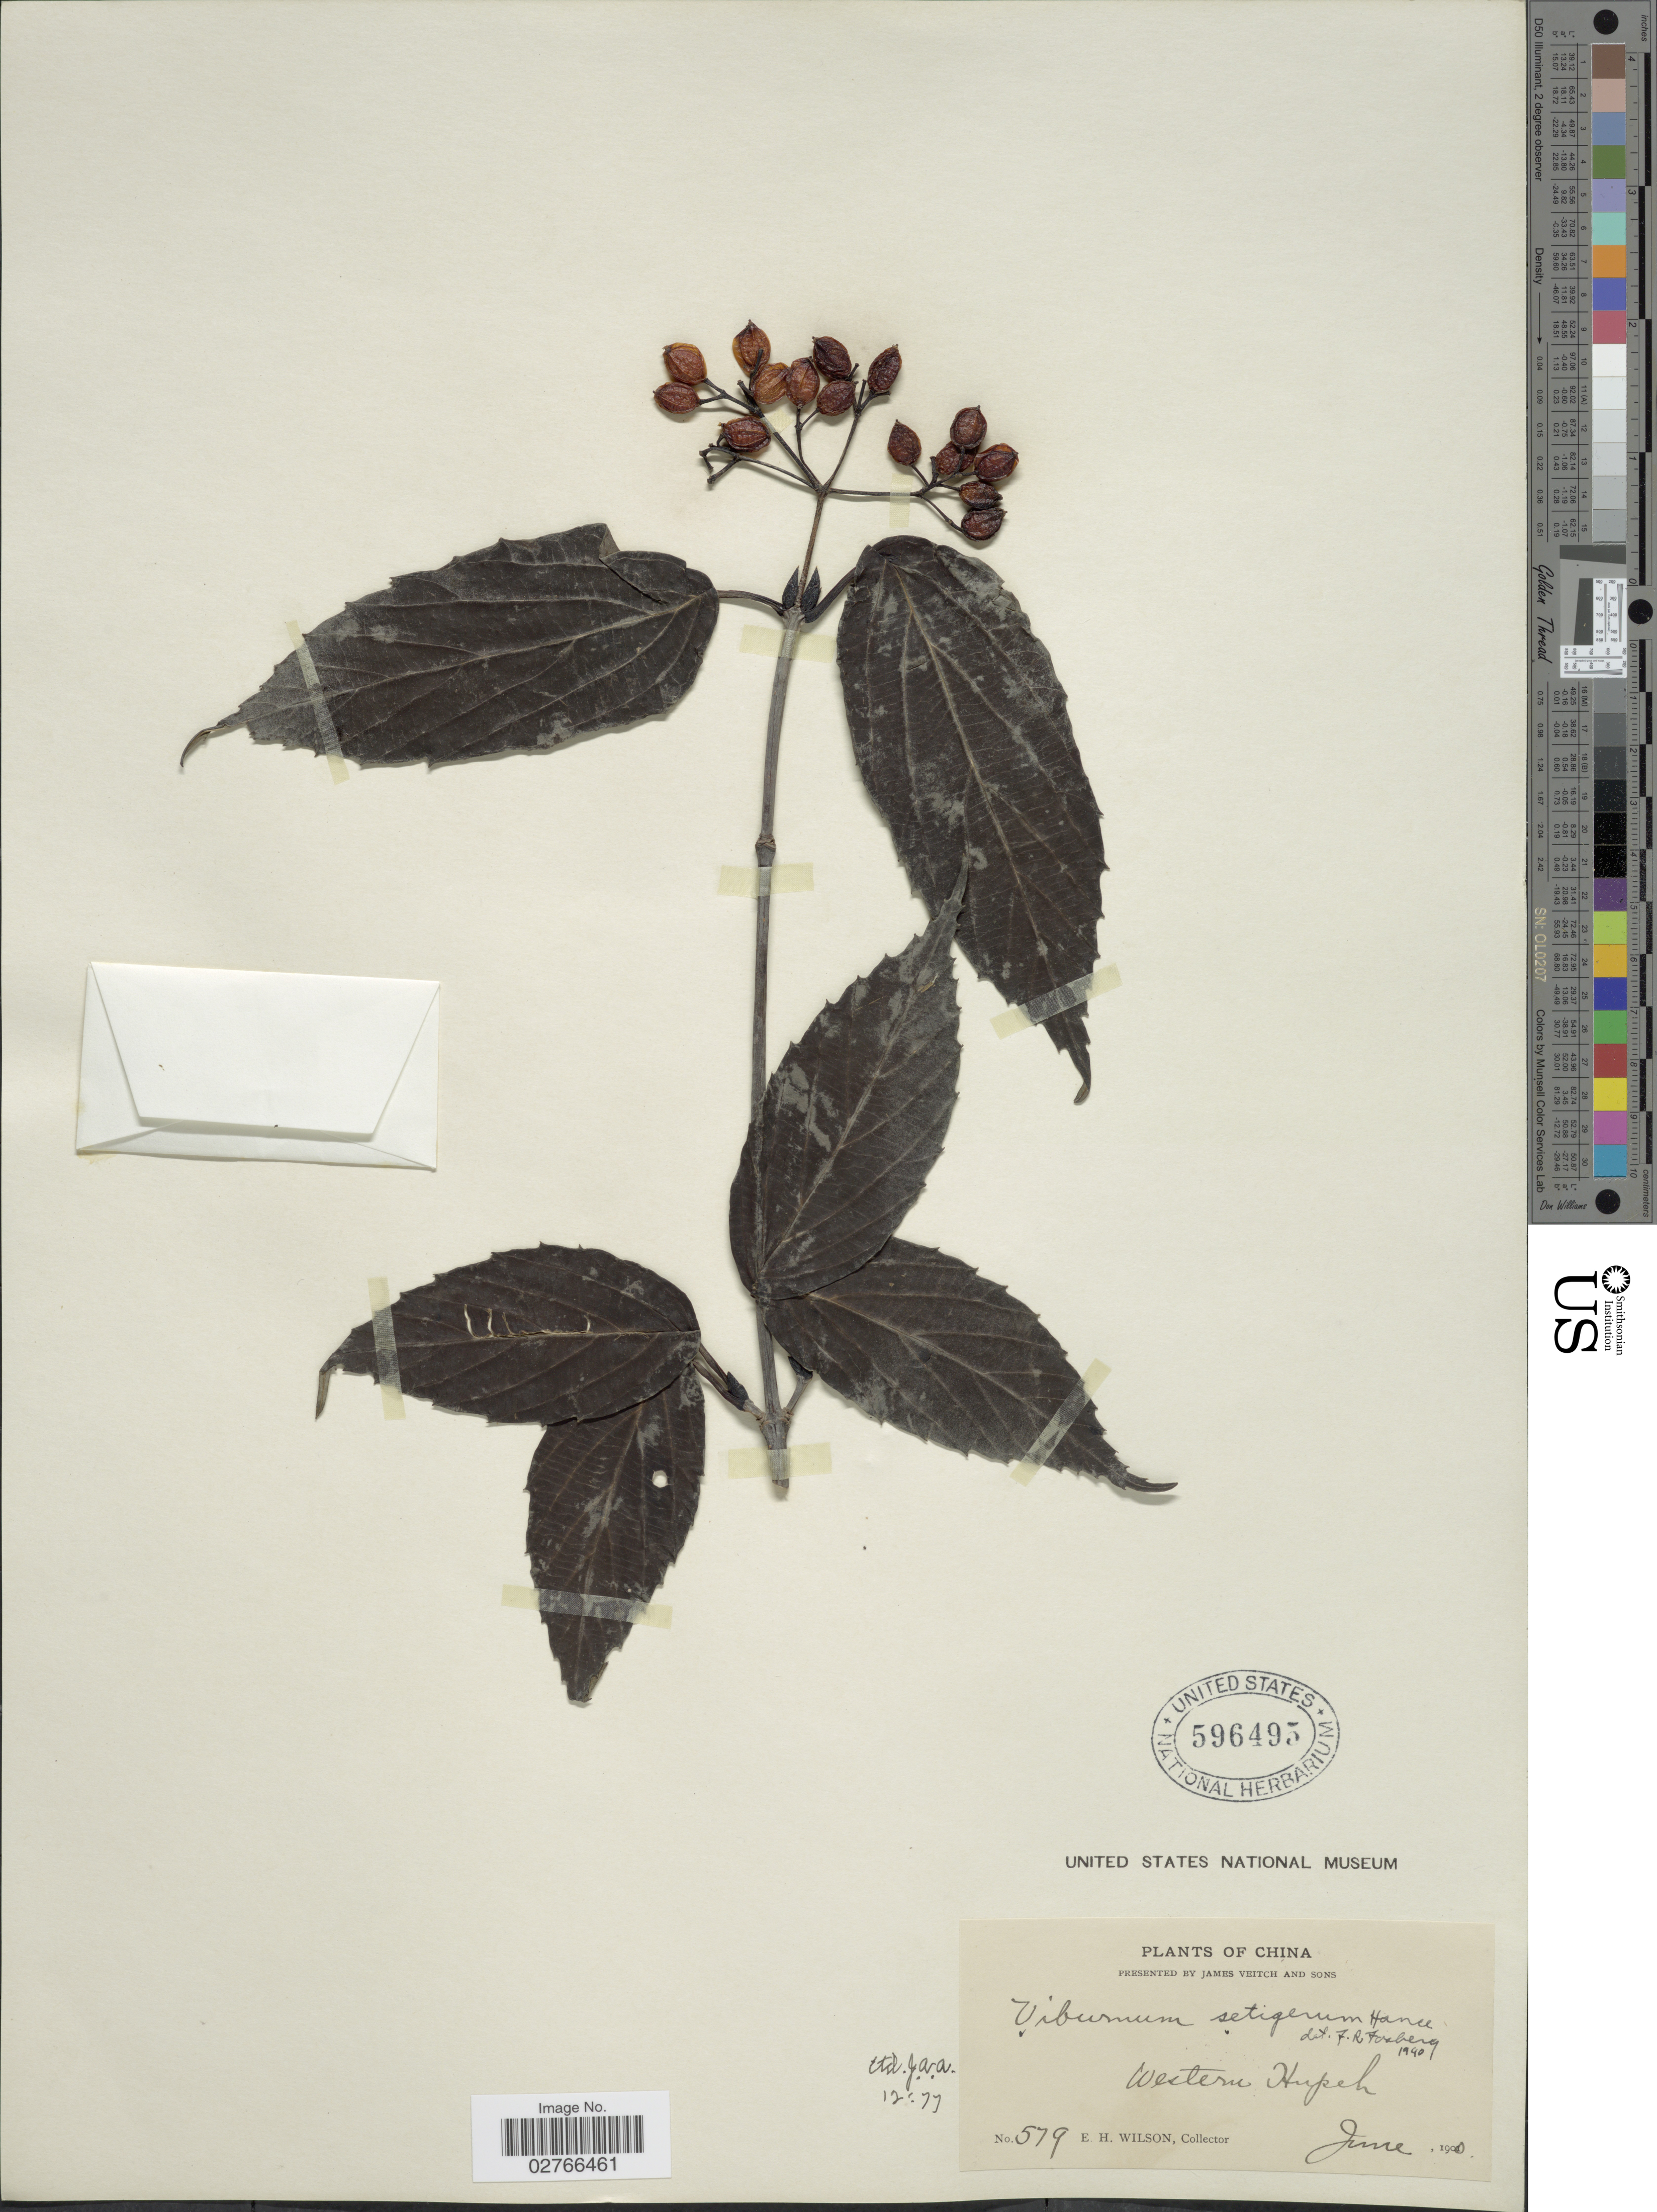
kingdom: Plantae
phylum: Tracheophyta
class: Magnoliopsida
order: Dipsacales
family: Viburnaceae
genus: Viburnum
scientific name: Viburnum setigerum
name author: Hance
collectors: E. Wilson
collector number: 579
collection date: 1900-06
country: China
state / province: Hubei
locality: Western Hupeh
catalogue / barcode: US 596495